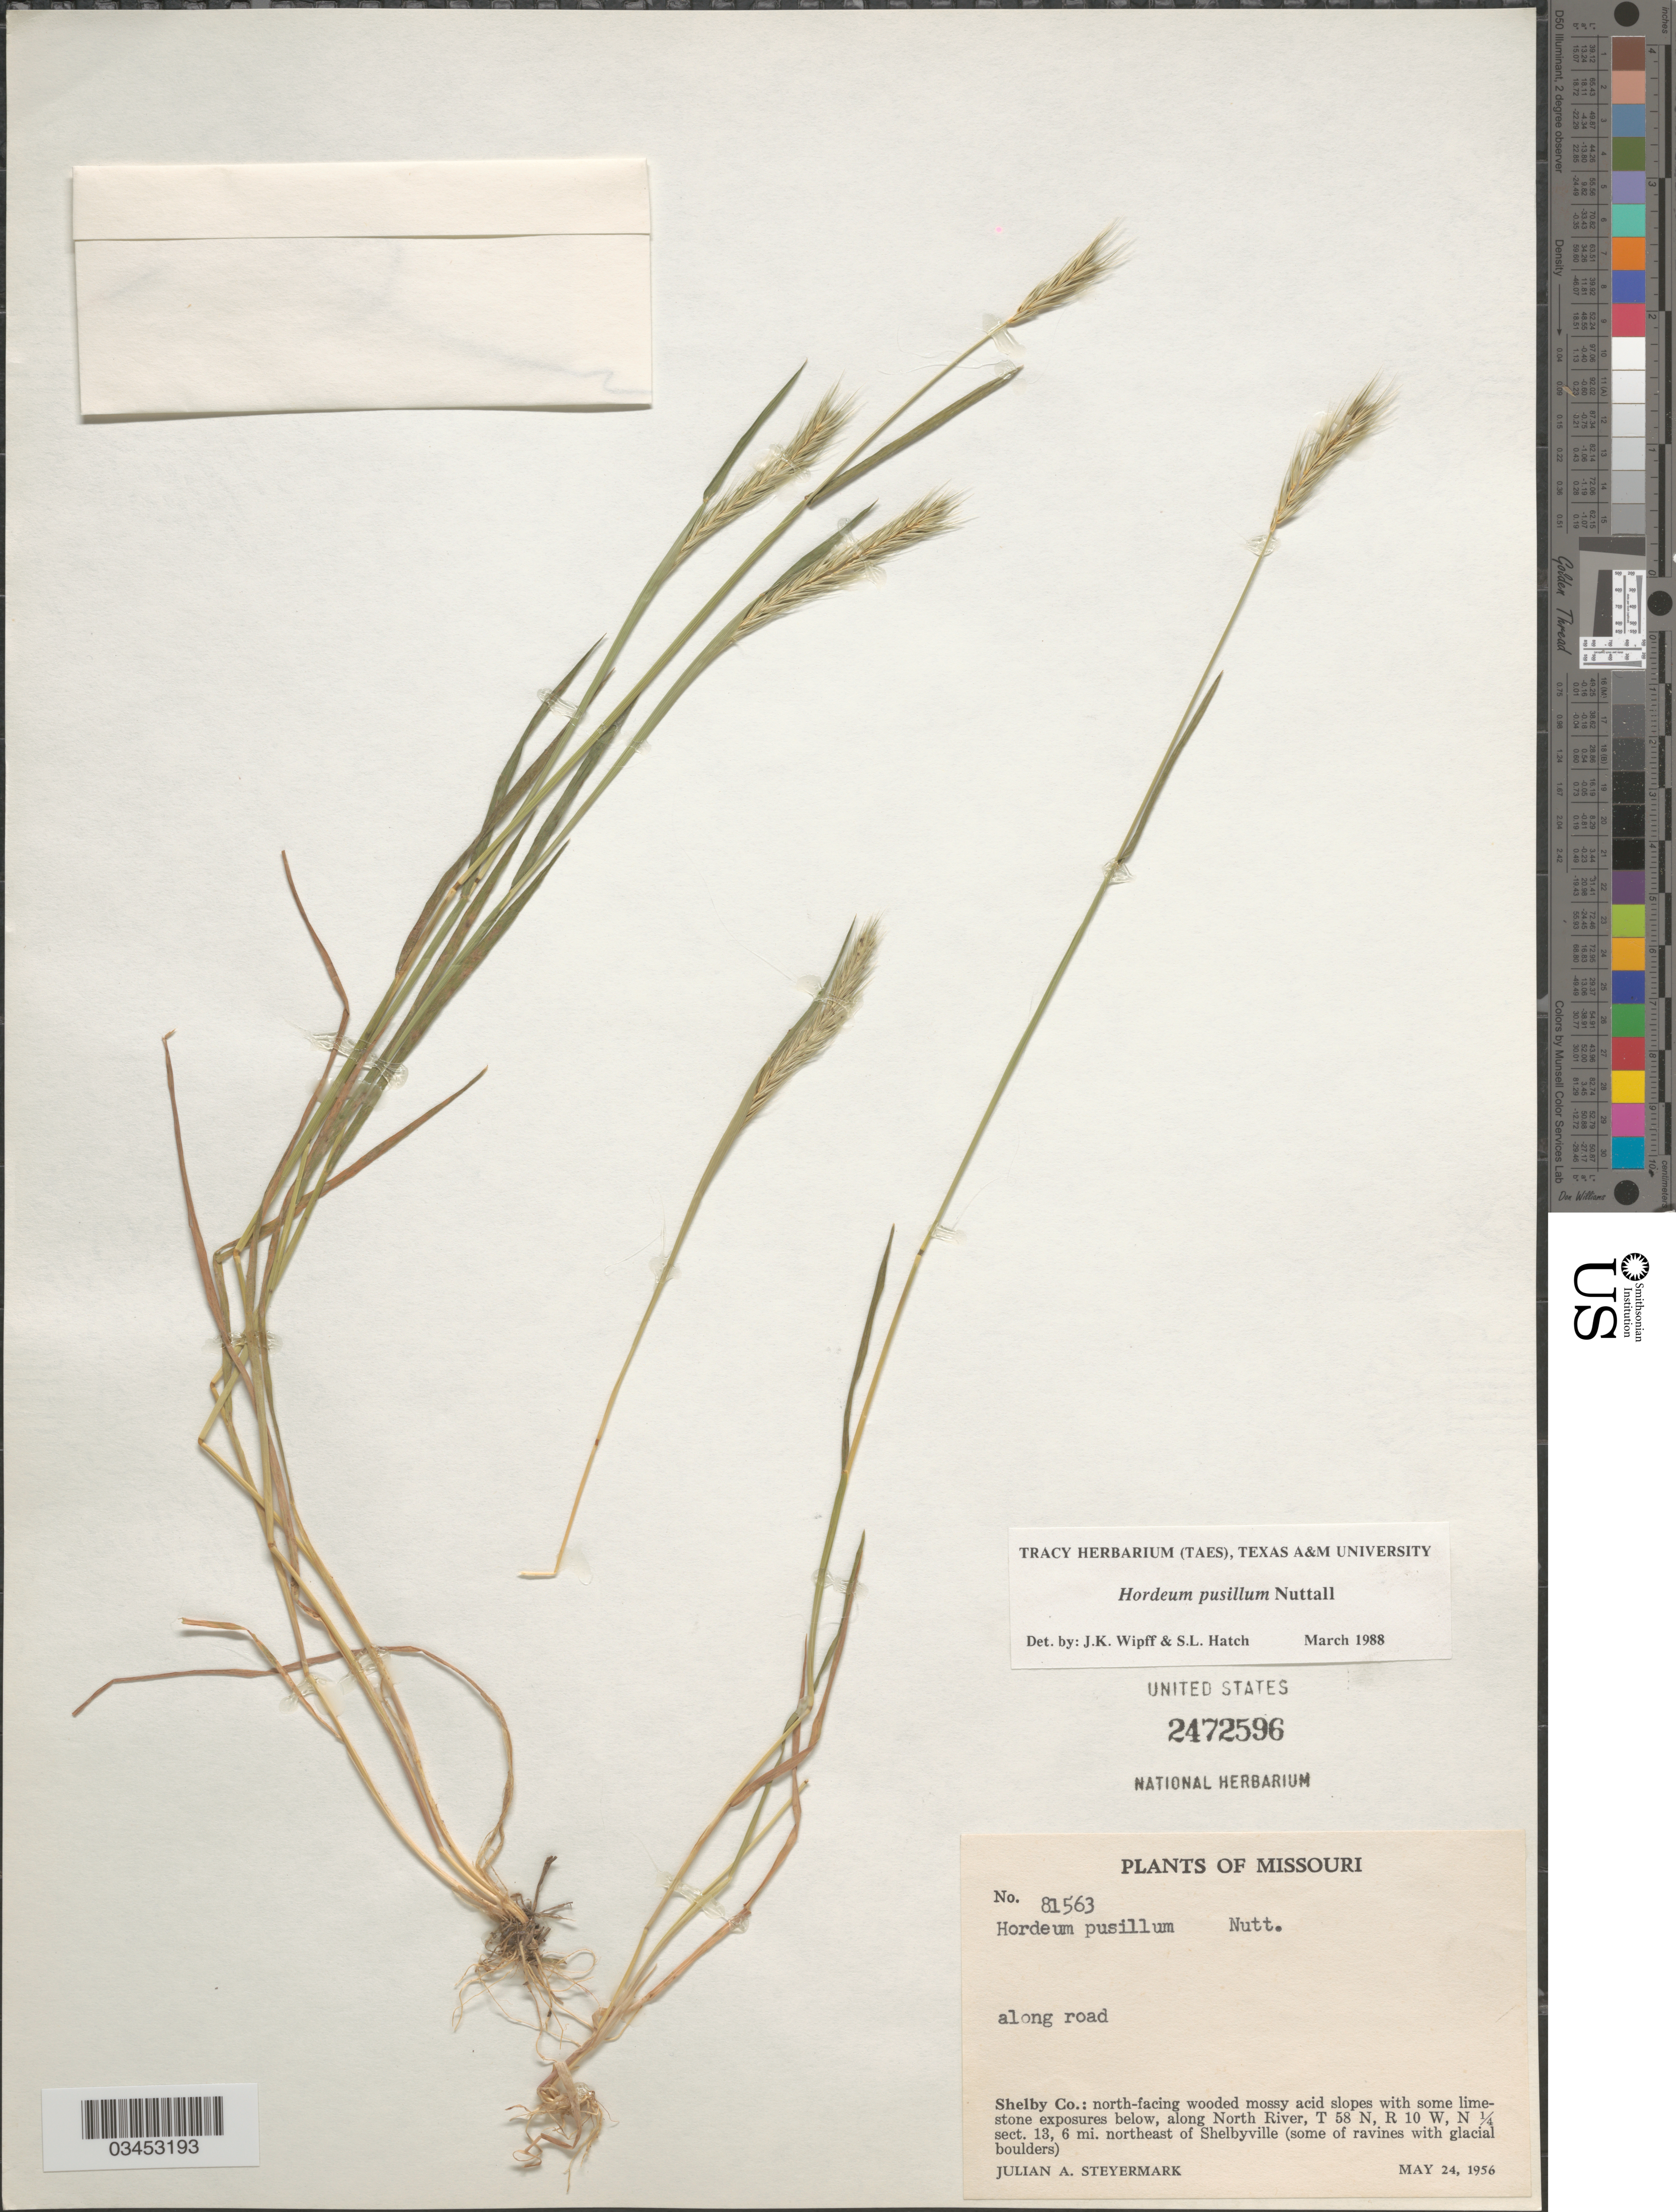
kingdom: Plantae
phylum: Tracheophyta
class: Liliopsida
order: Poales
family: Poaceae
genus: Hordeum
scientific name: Hordeum pusillum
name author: Nutt.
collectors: J. Steyermark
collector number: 81563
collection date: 1956-05-24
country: United States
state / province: Missouri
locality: Shelby Co.: north-facing wooded mossy acid slopes with some limestone exposures below, along North River, T 58 N, R 10 W, N 1/4 sect. 13, 6 mi. northeast of Shelbyville (some of ravines with glacial boulders).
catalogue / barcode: US 2472596